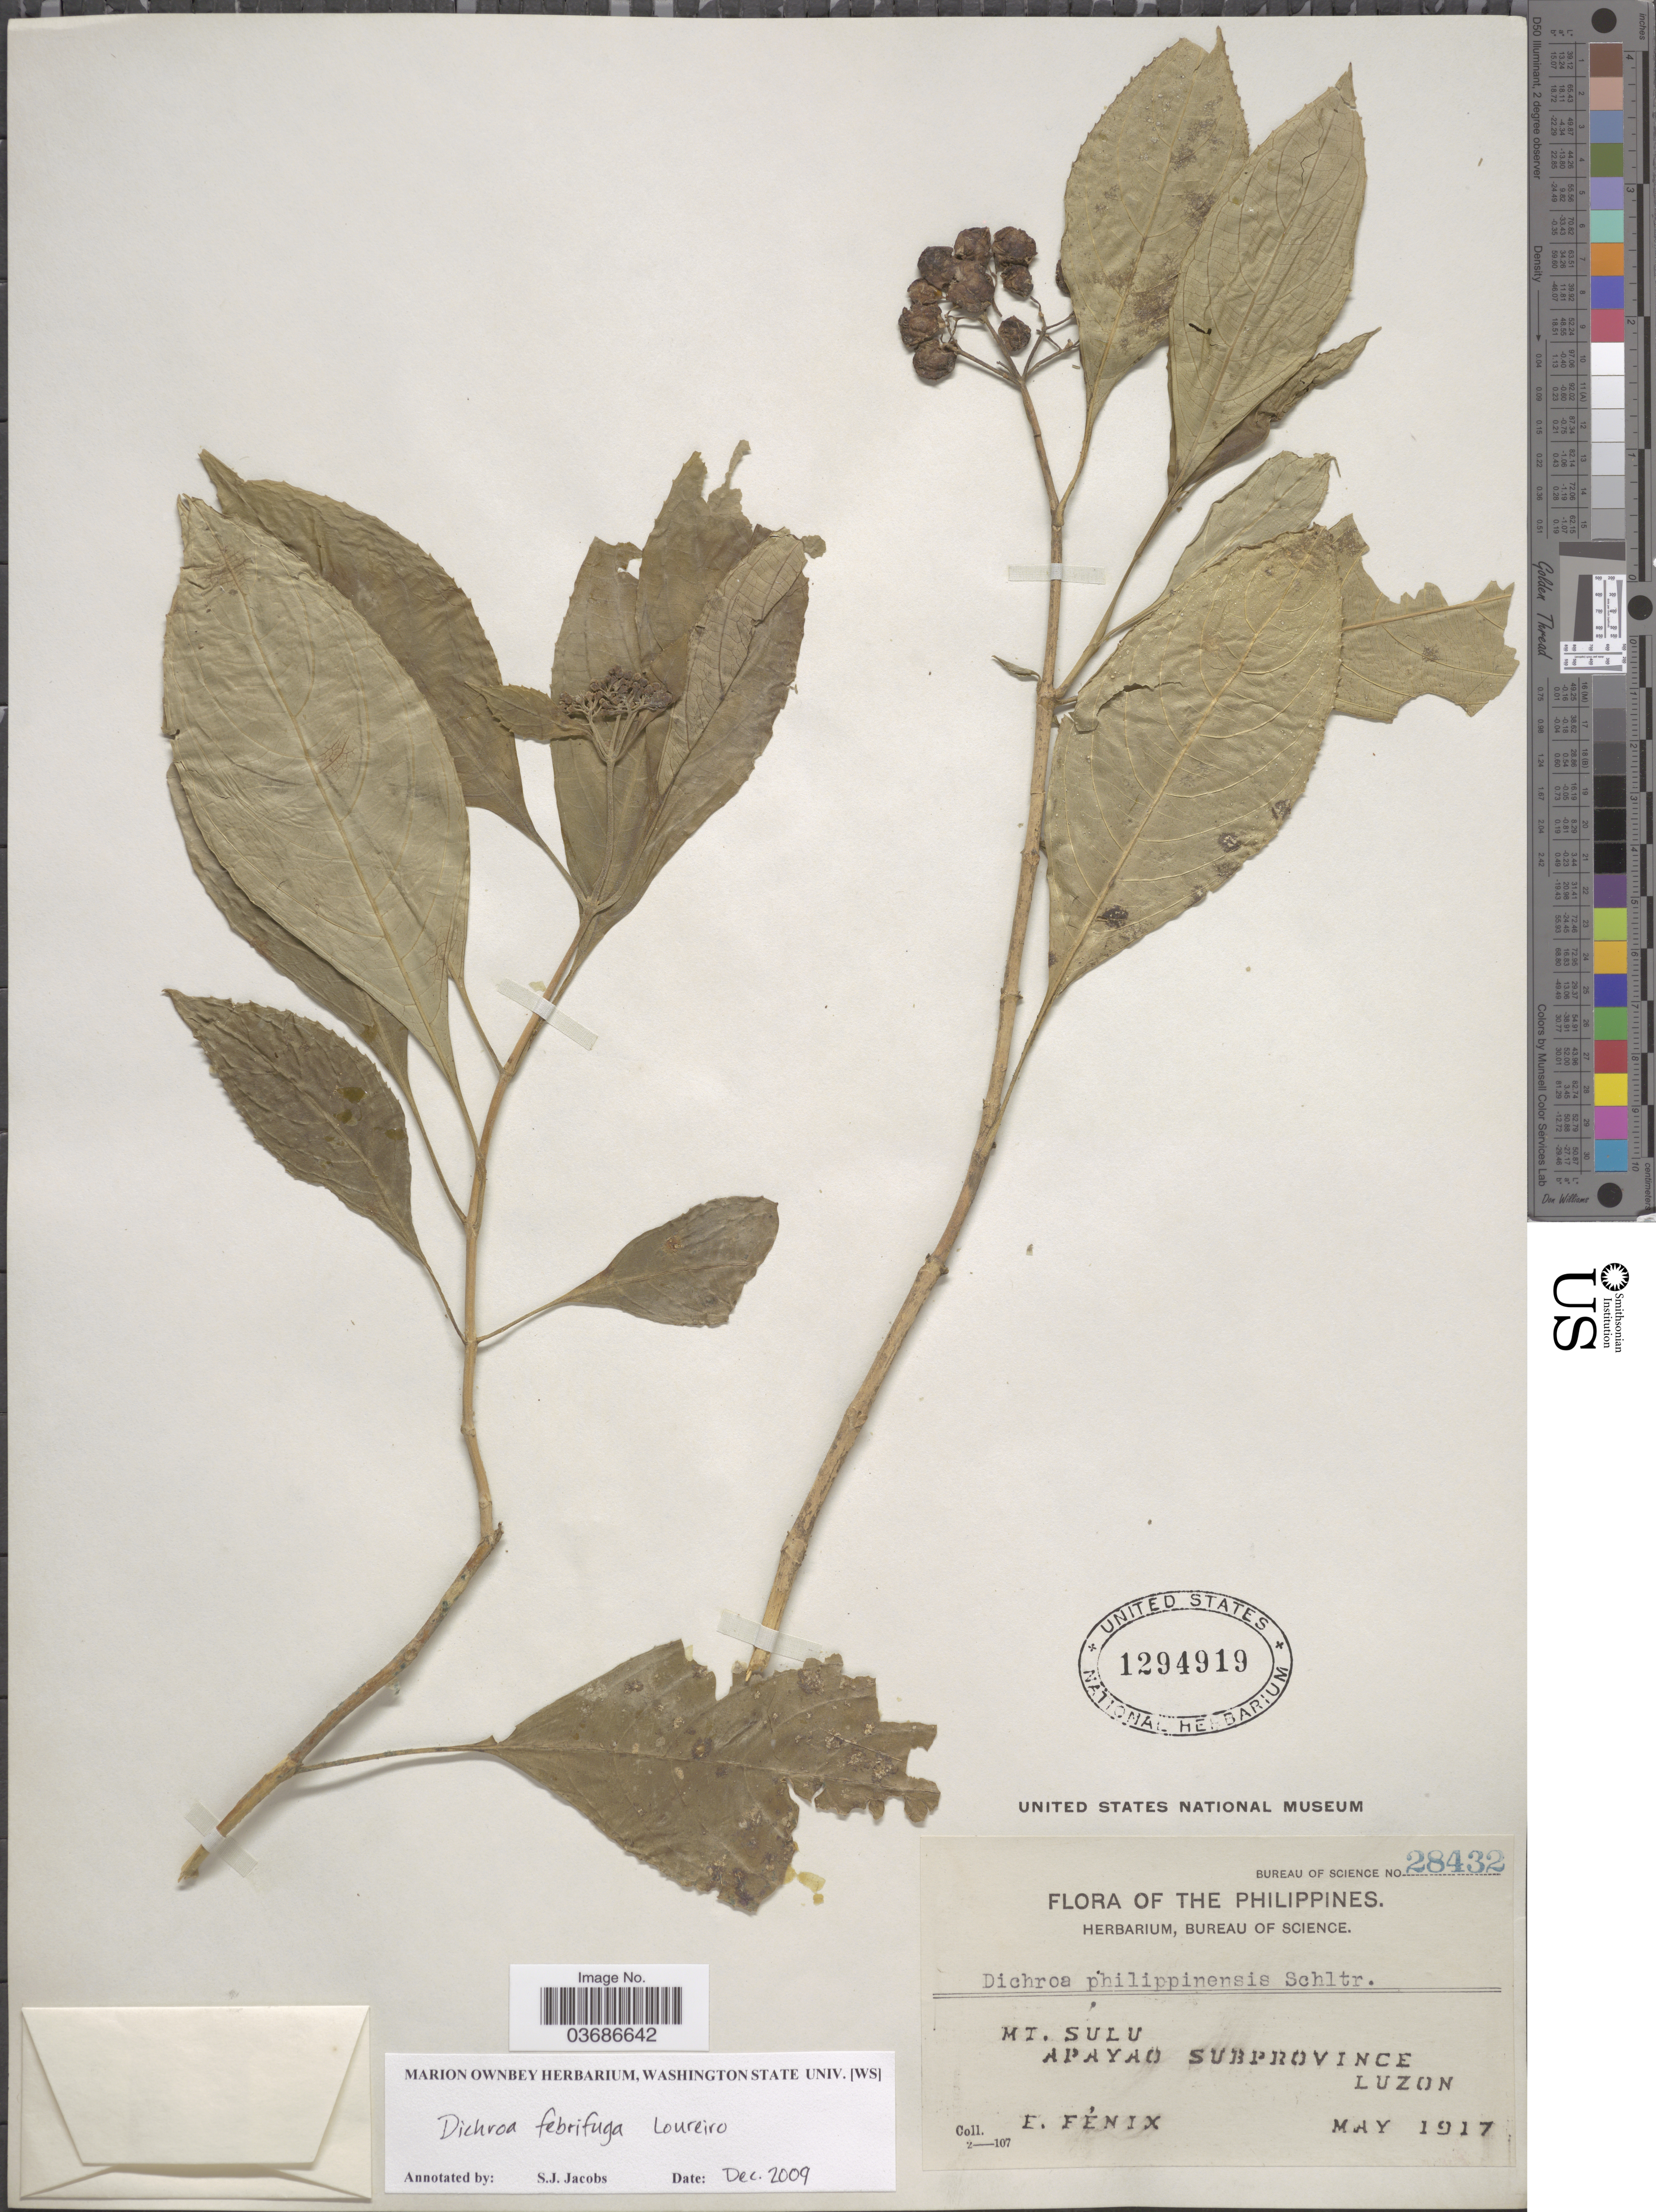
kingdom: Plantae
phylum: Tracheophyta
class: Magnoliopsida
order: Cornales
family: Hydrangeaceae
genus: Hydrangea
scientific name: Hydrangea febrifuga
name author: (Lour.) Y. De Smet & C. Granados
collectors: E. Fénix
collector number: Bureau of Science 28432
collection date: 1917-05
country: Philippines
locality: Mt. Sulu. Apayao Subprovince. Luzon.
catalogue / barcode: US 1294919